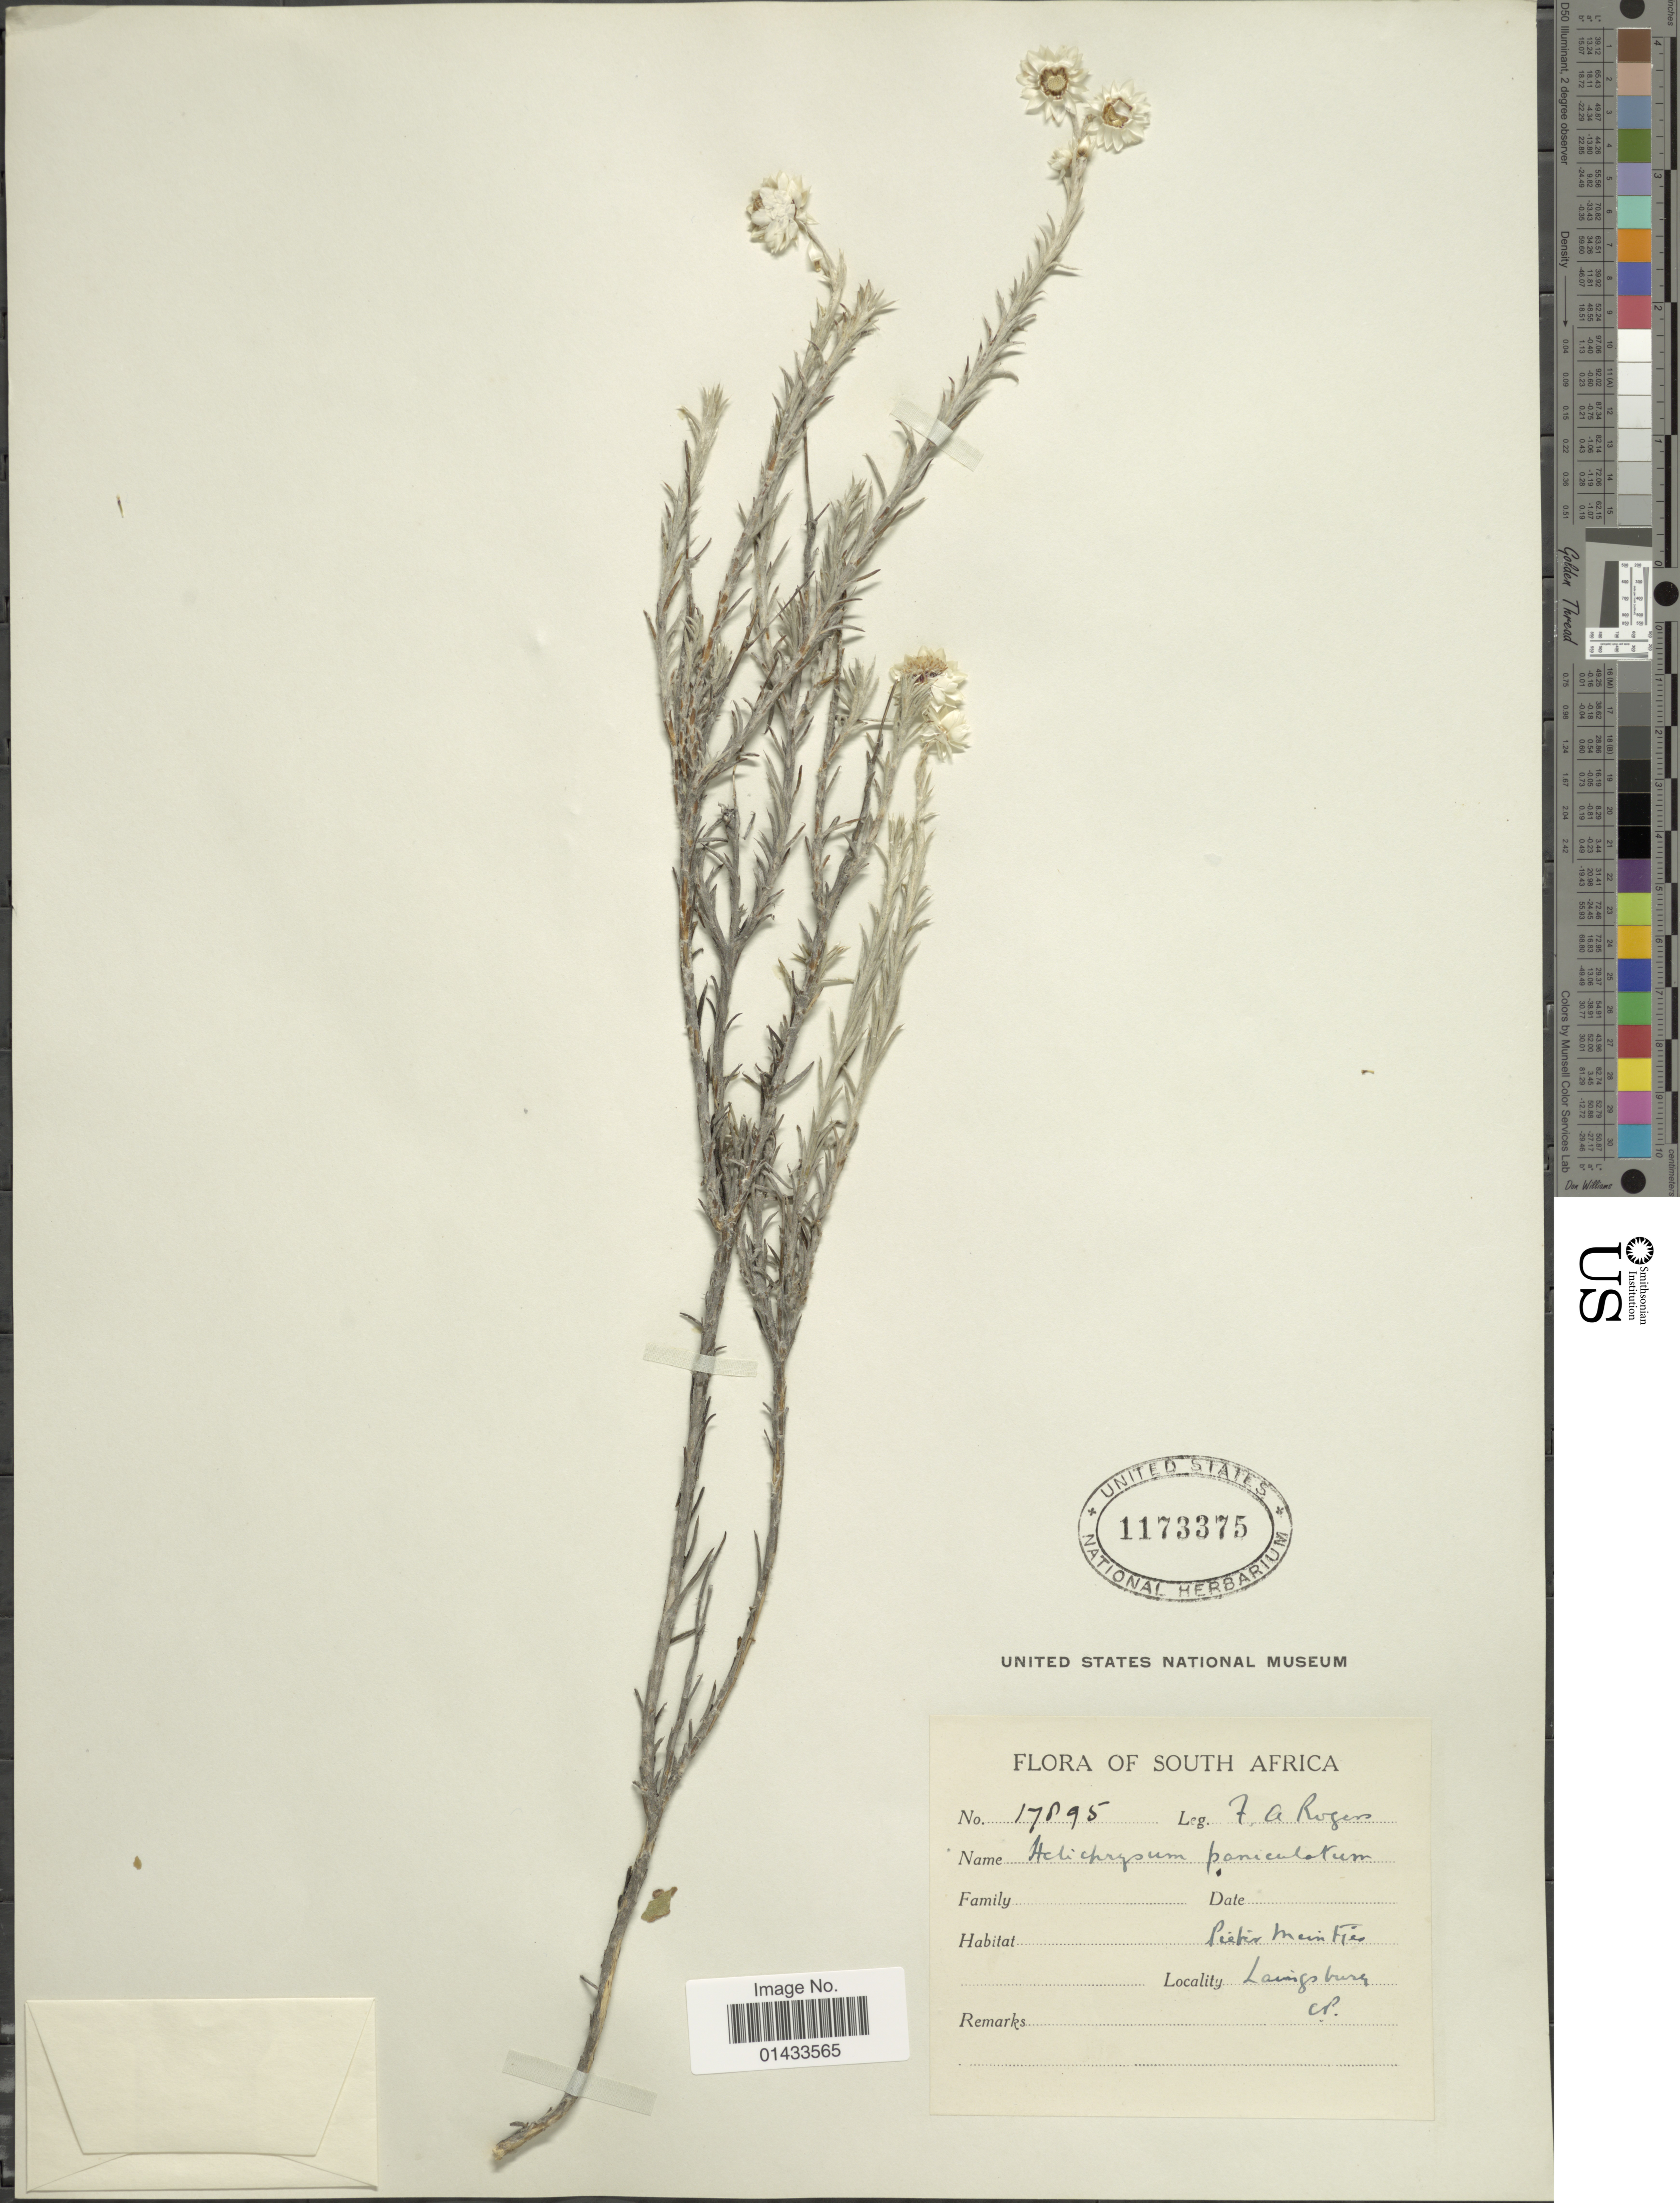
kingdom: Plantae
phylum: Tracheophyta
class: Magnoliopsida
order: Asterales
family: Asteraceae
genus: Helichrysum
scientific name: Helichrysum paniculatum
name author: (L.) A. Cunn.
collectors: F. A. Rogers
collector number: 17895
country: South Africa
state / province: Western Cape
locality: Pieter Meintjes, Lavingsburg, C. P.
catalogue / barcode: US 1173375